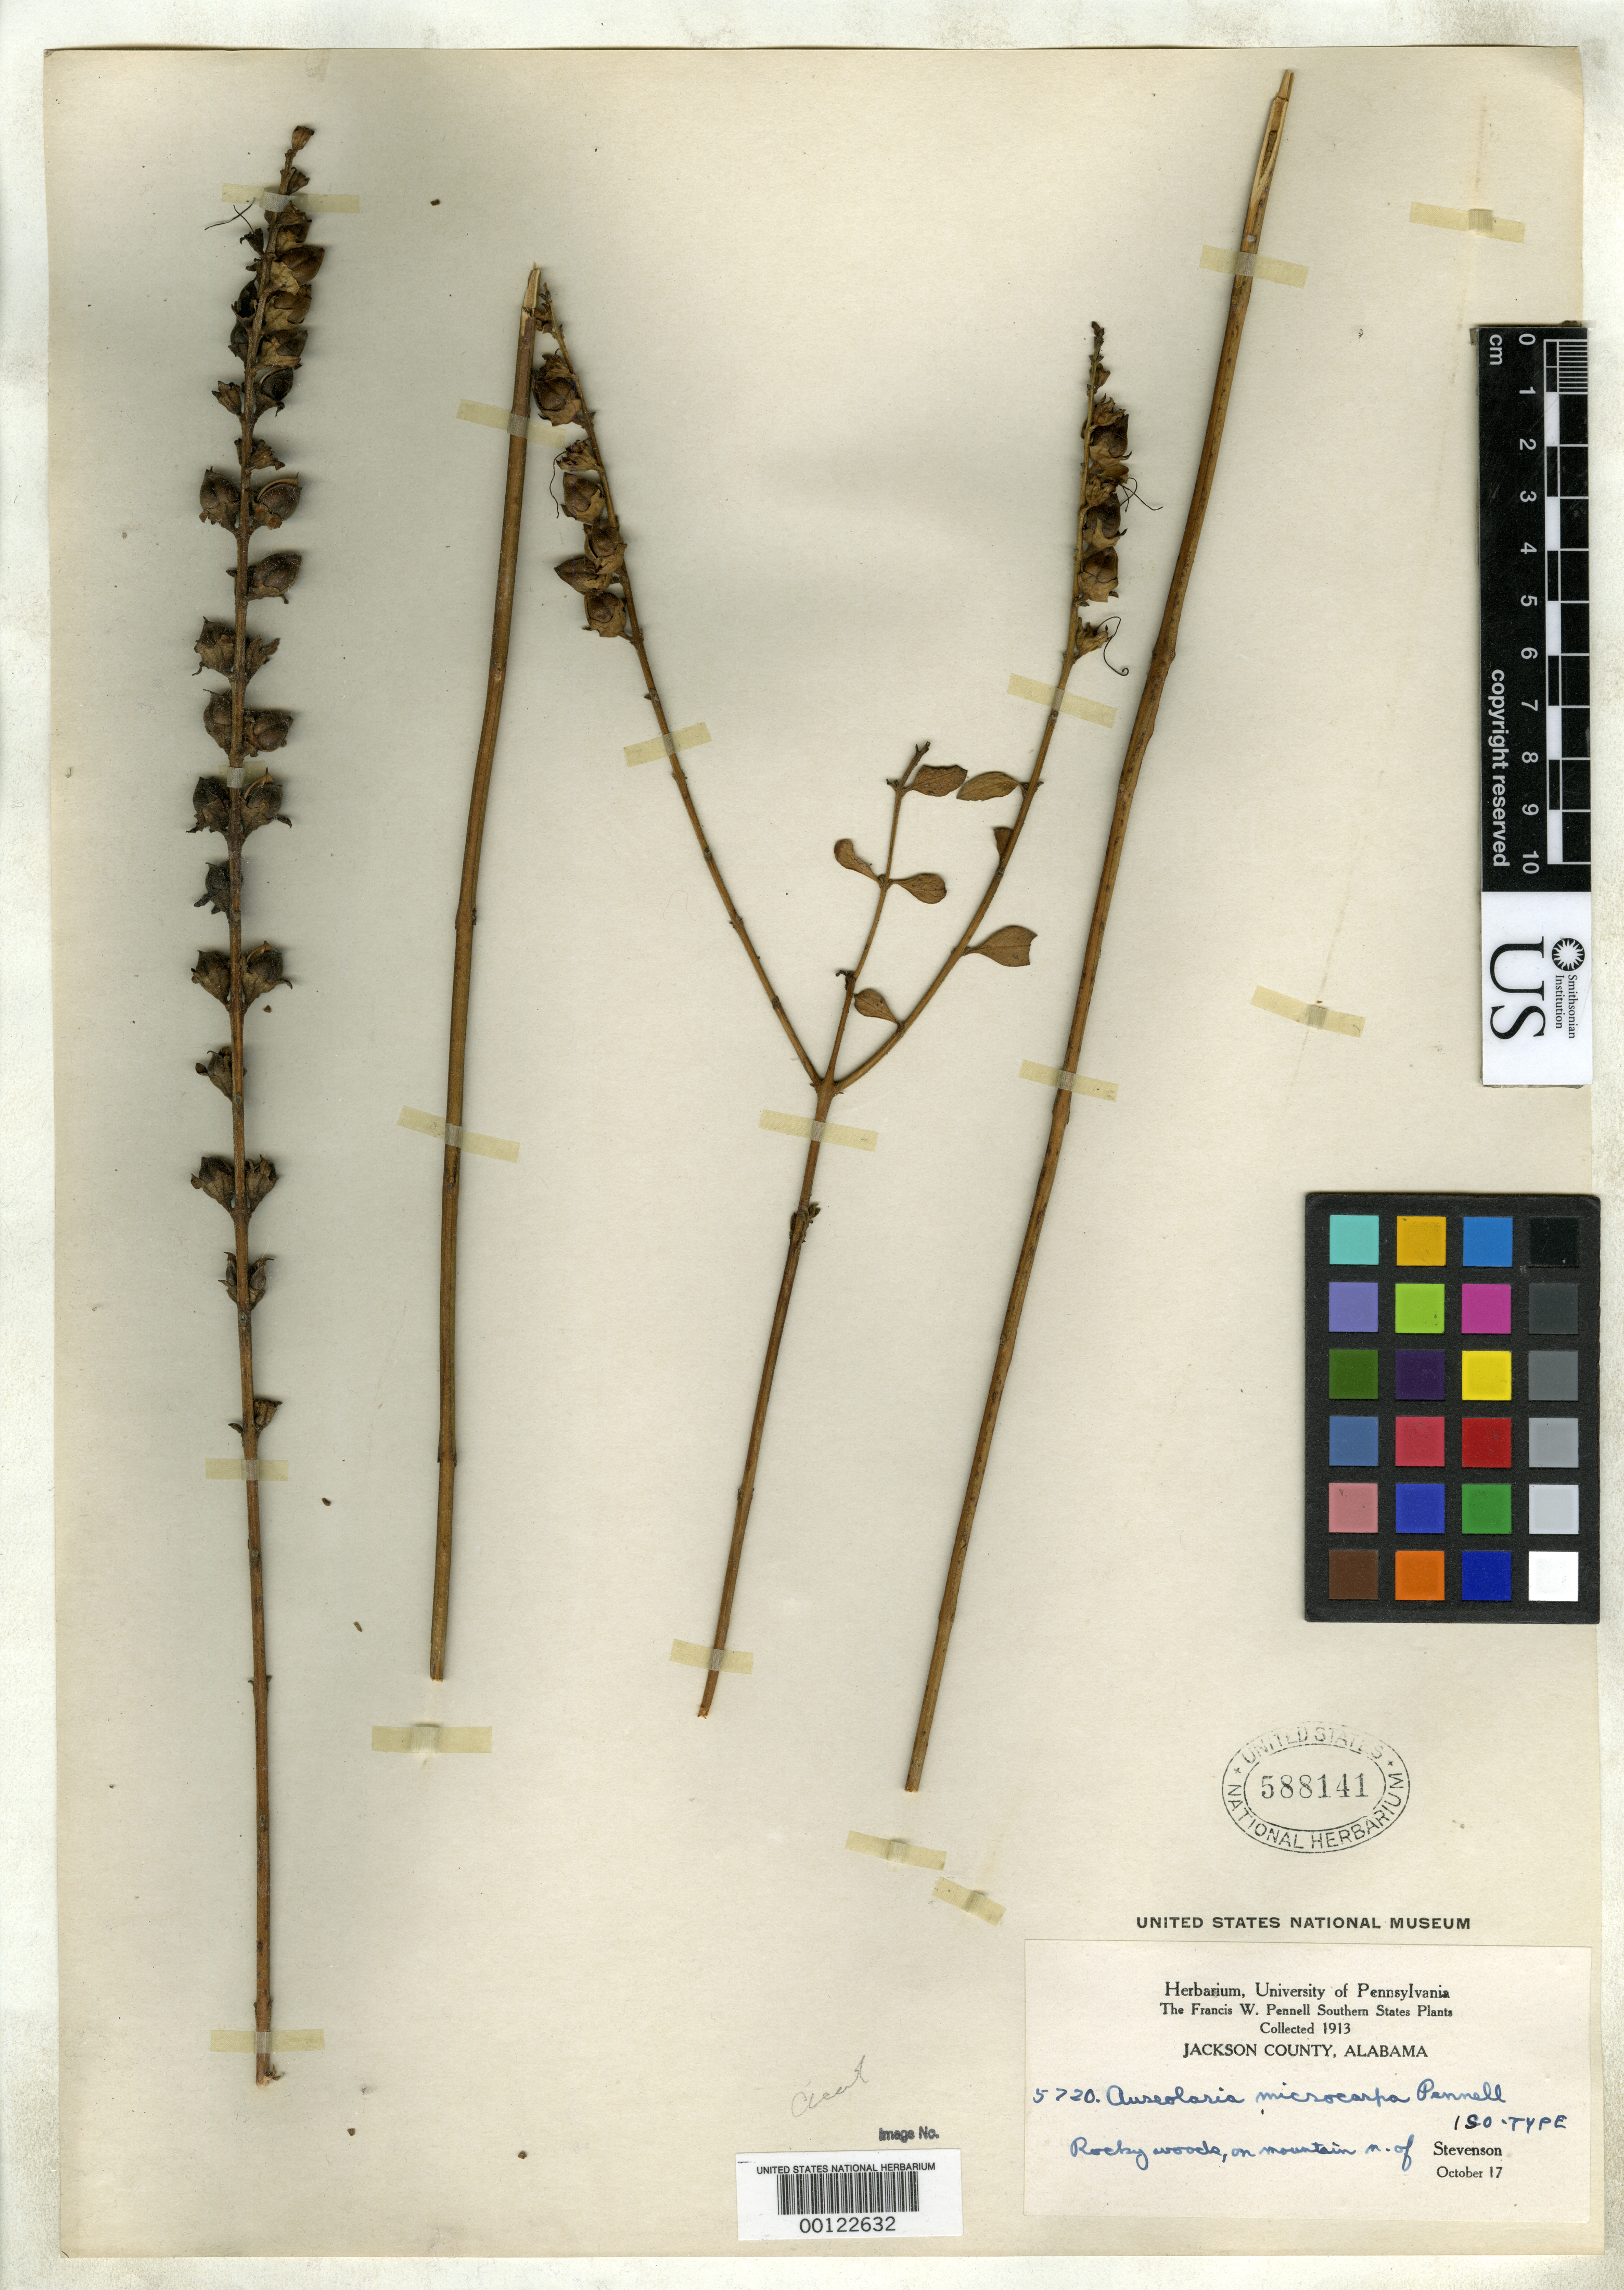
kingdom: Plantae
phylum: Tracheophyta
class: Magnoliopsida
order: Lamiales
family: Orobanchaceae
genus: Aureolaria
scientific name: Aureolaria microcarpa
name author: Pennell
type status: Isotype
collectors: F. W. Pennell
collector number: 5720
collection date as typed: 17 Oct 1913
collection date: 1913-10-17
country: United States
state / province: Alabama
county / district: Jackson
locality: Stevenson.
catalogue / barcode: US 588141